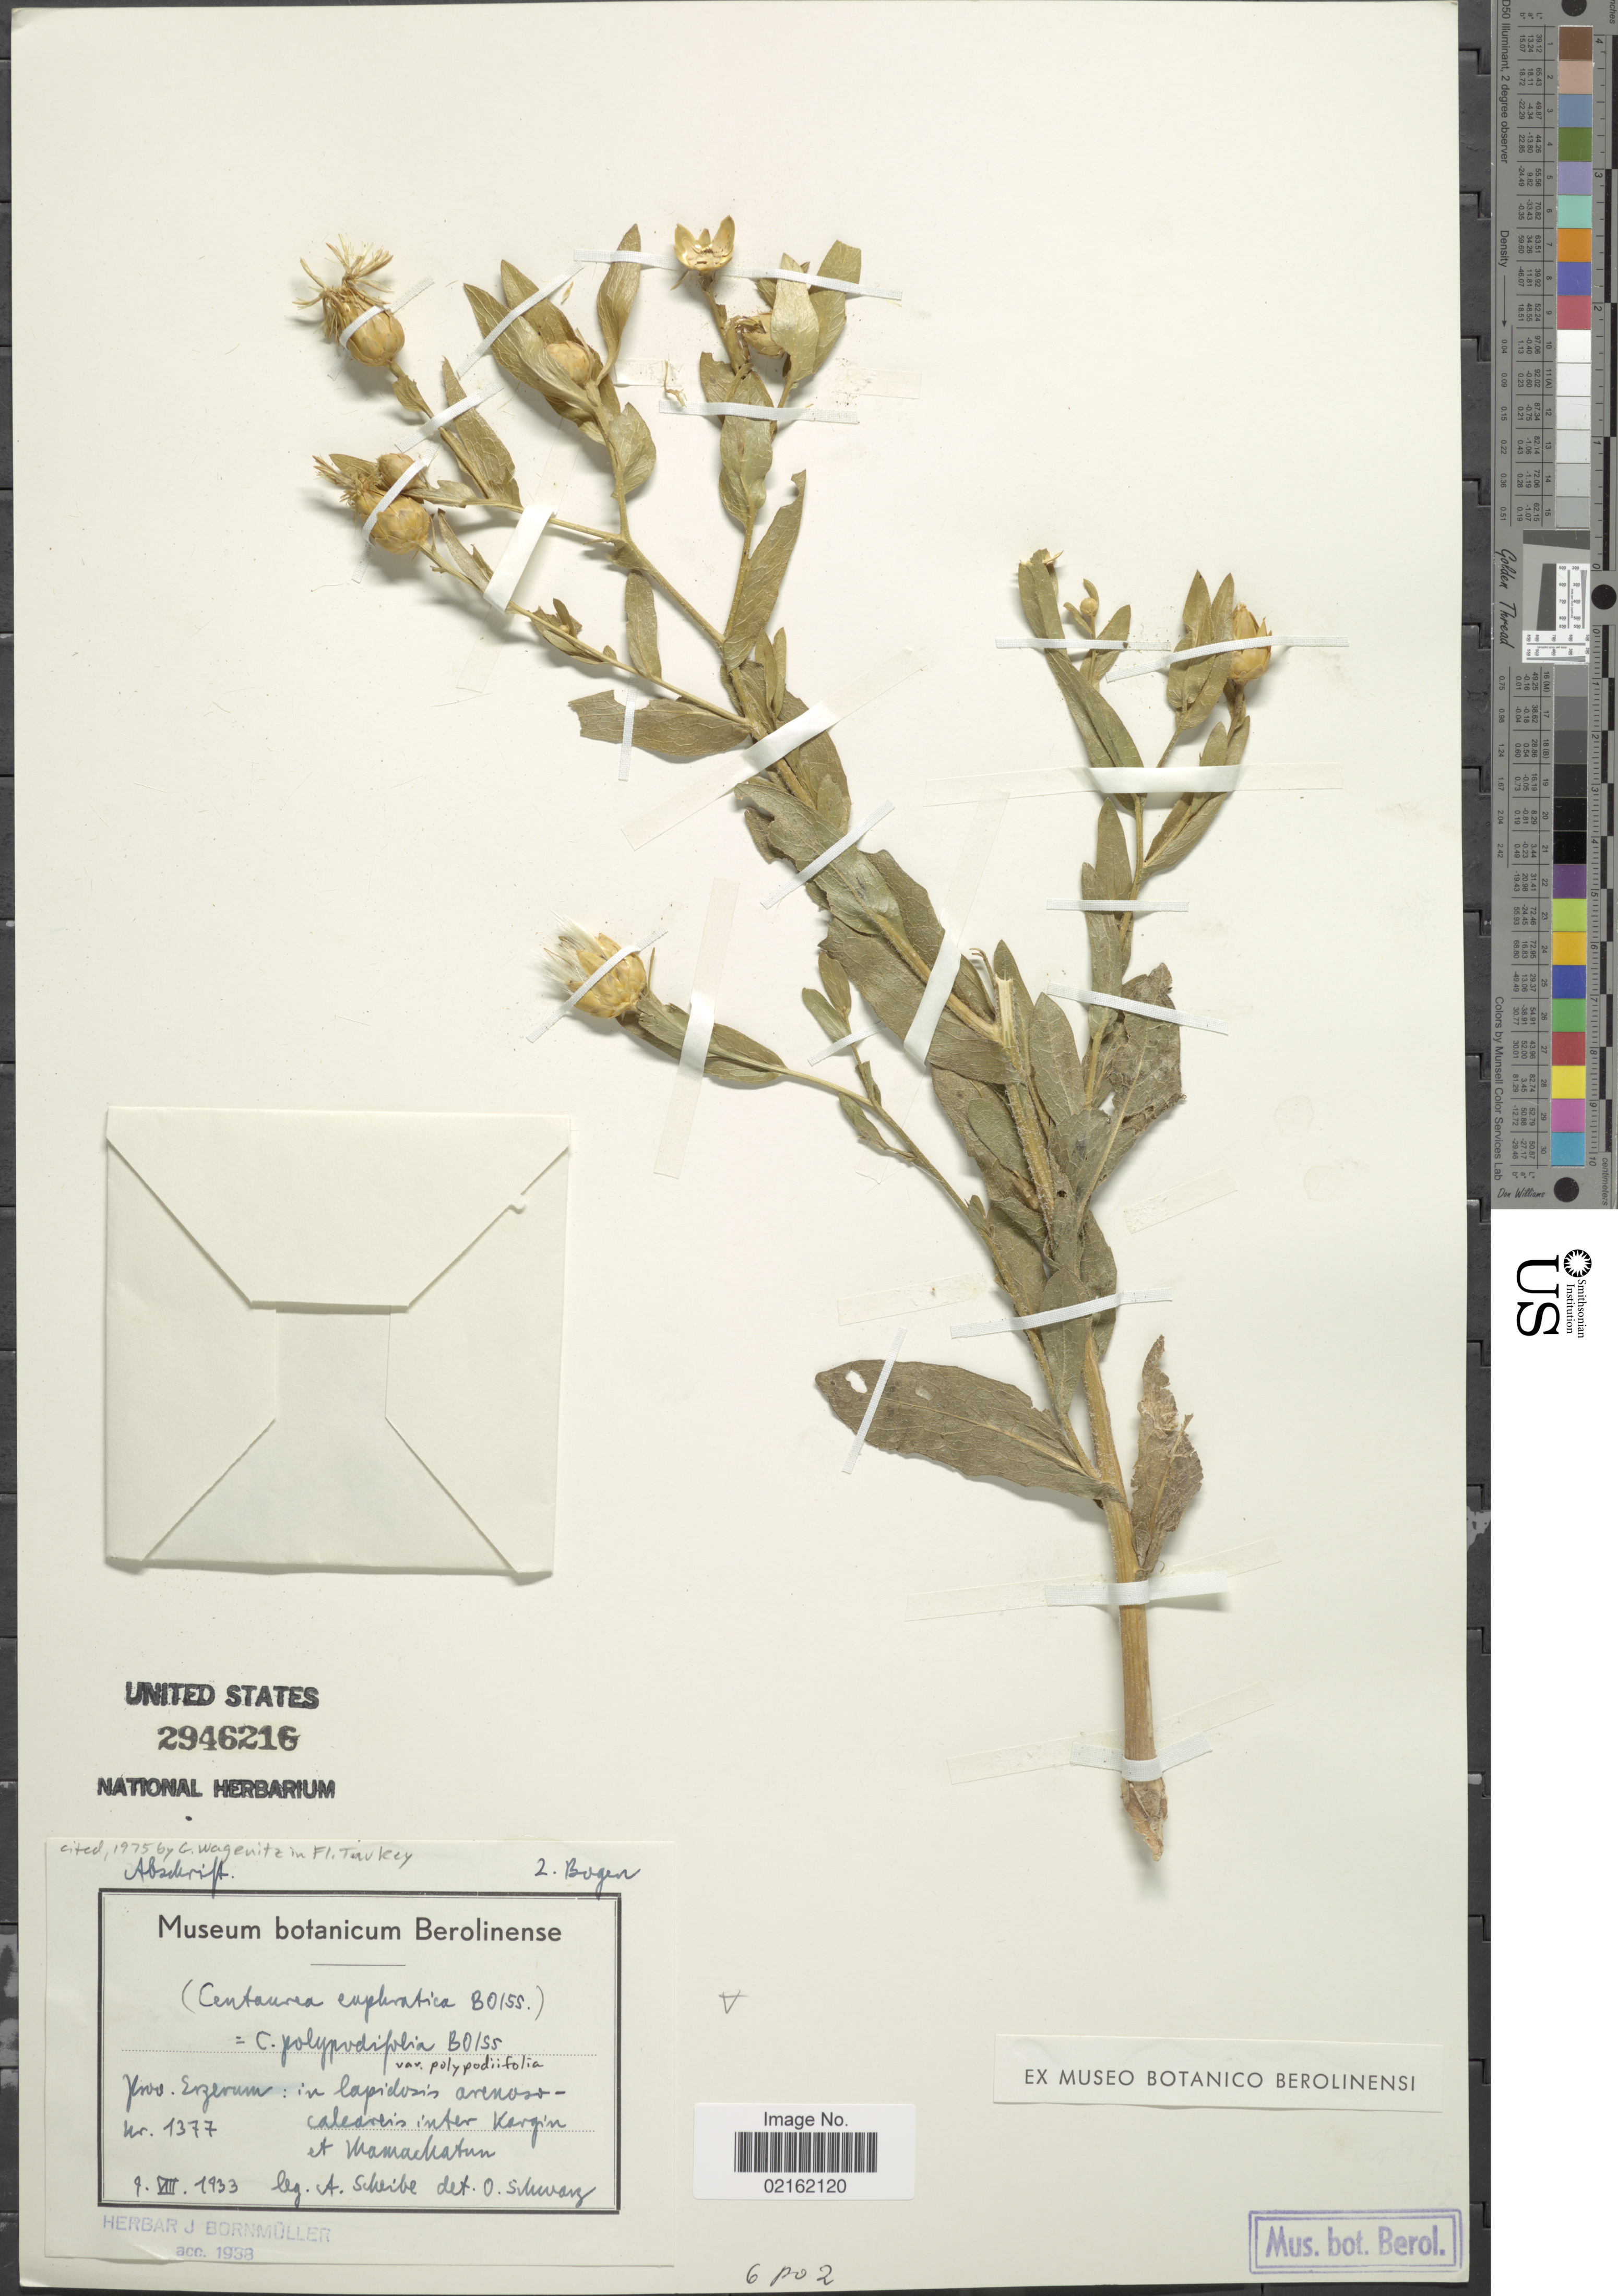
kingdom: Plantae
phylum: Tracheophyta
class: Magnoliopsida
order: Asterales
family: Asteraceae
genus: Centaurea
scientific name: Centaurea polypodiifolia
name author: Boiss.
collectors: A. Scheibe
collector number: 1377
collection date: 1933-08-09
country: Turkey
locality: Erzurum Province: in lapidosis arenosocaleareis, inter Kargin et Mamachatum [interpreted]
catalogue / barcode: US 2946216